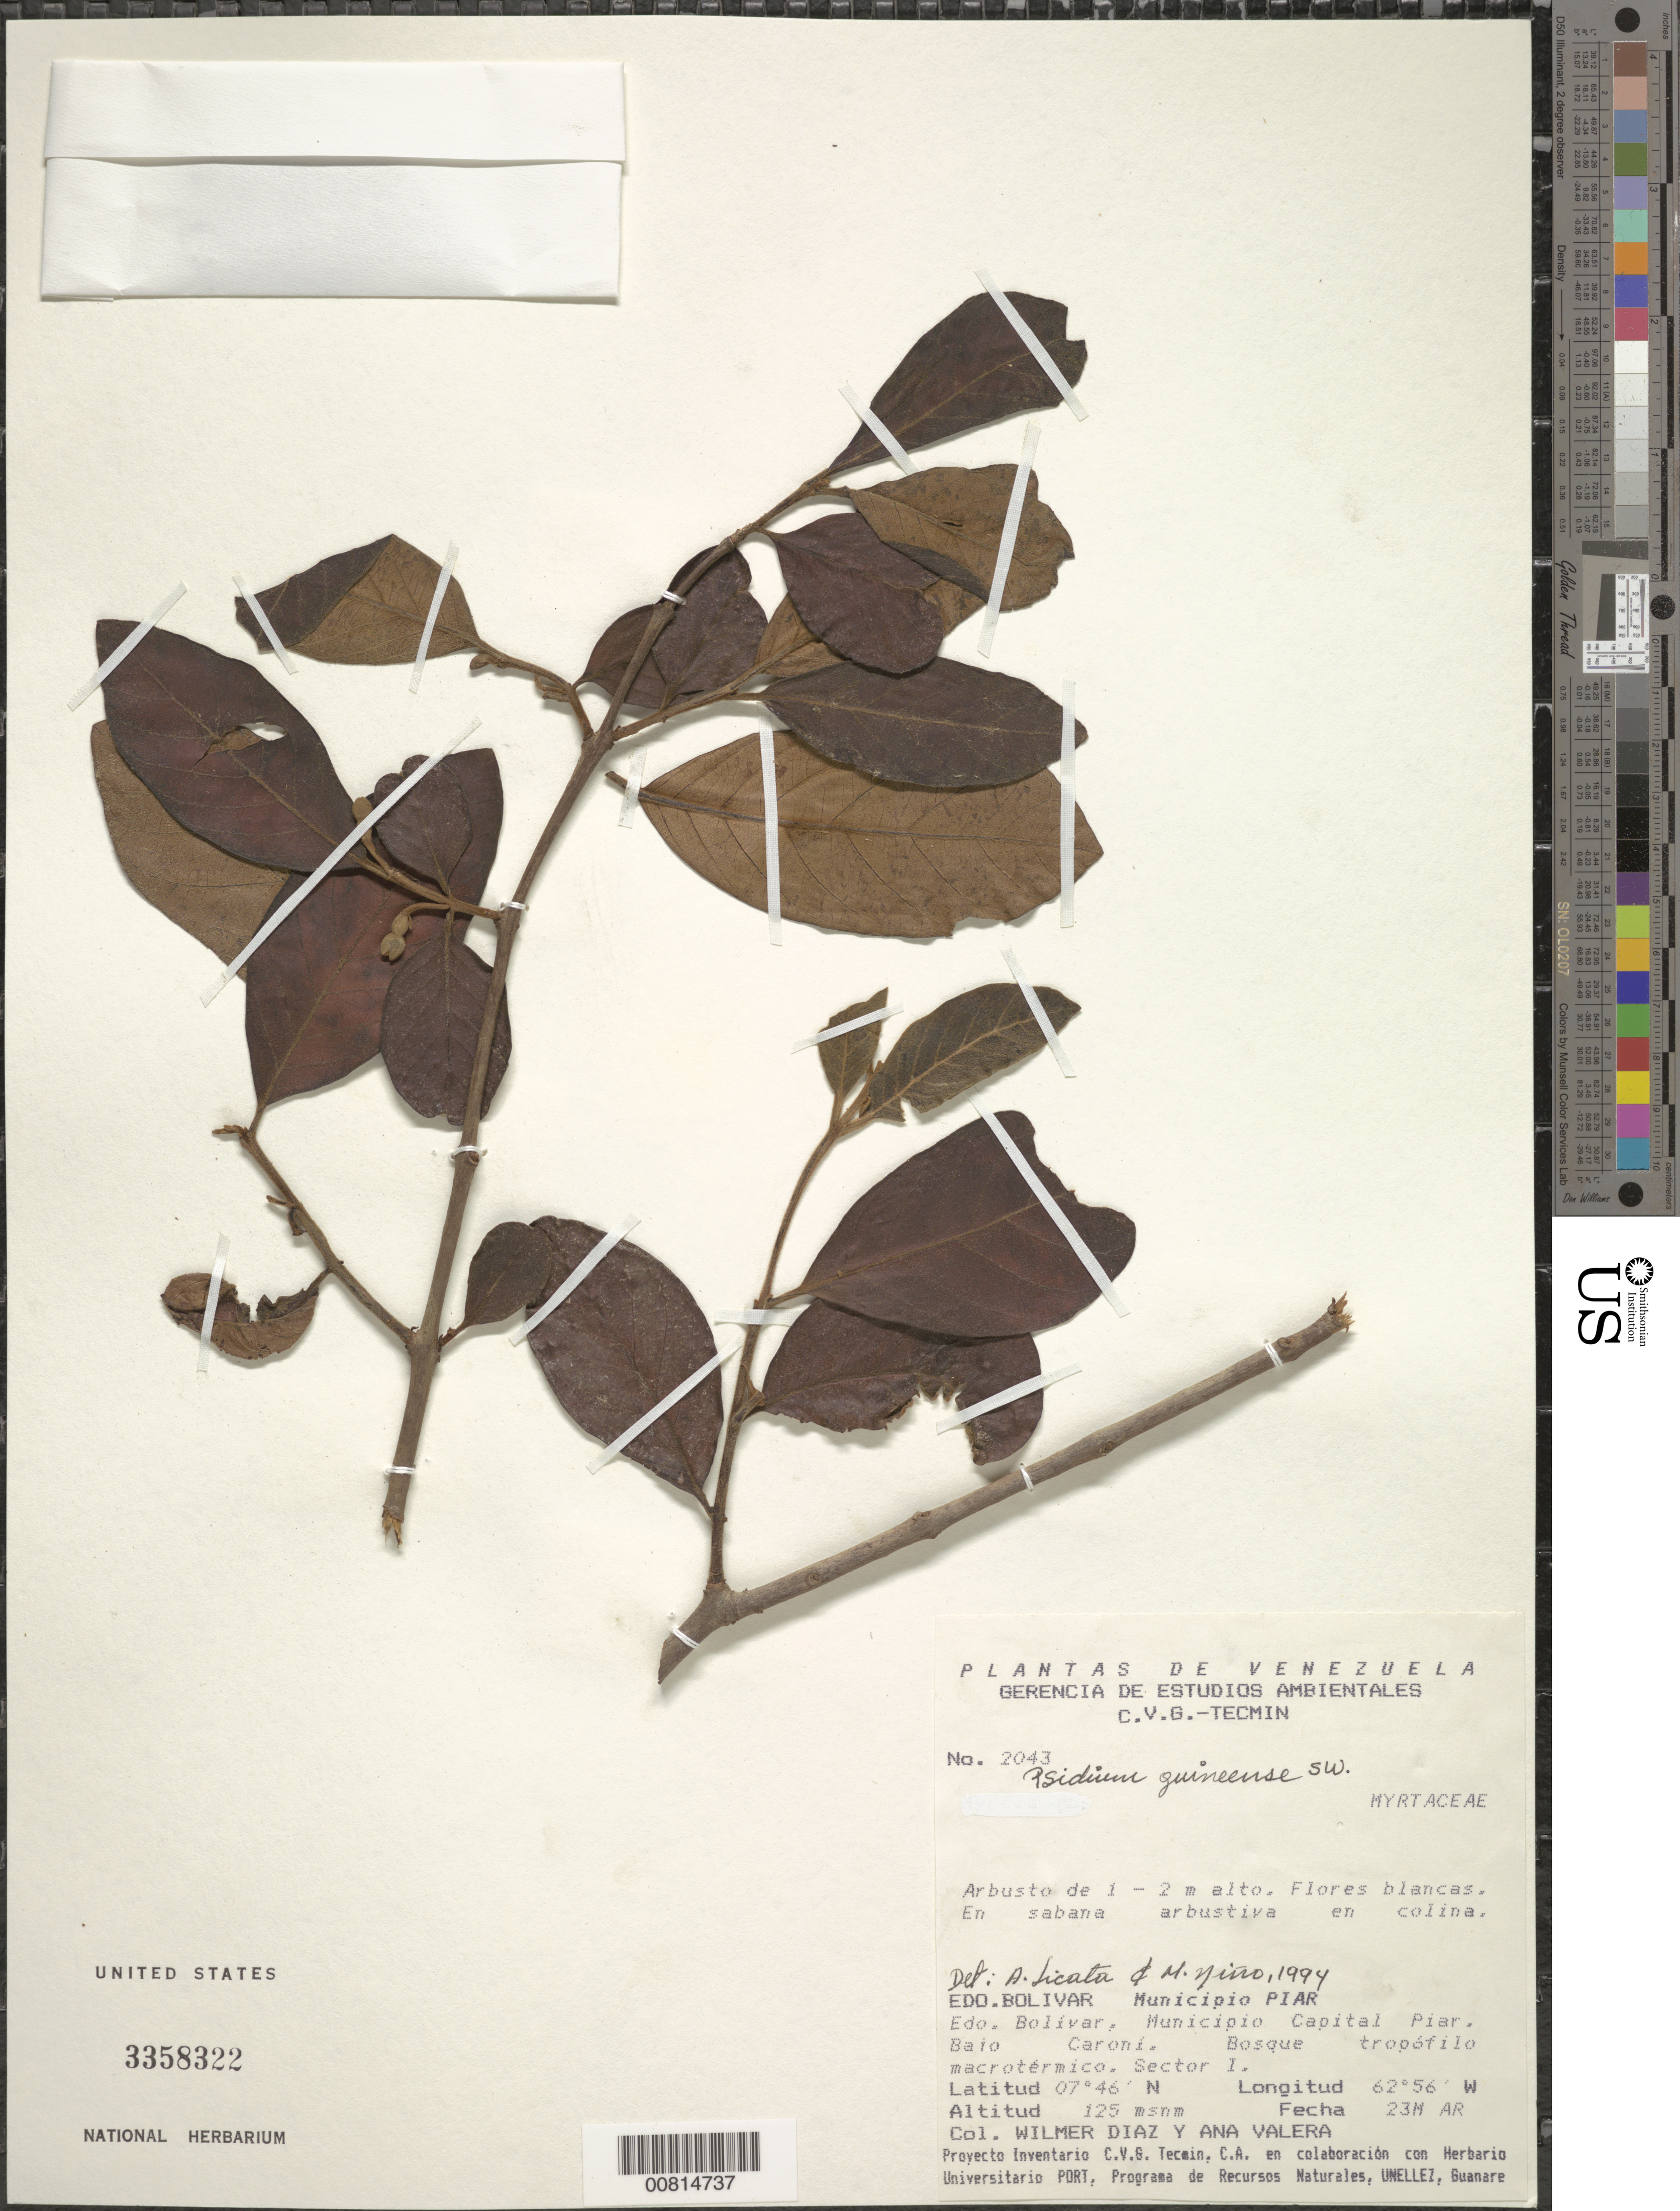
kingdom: Plantae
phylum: Tracheophyta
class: Magnoliopsida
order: Myrtales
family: Myrtaceae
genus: Psidium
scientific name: Psidium guineense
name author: Sw.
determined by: Licata, A., (PORT), Univ. Nac. Exp. de los Llanos Ezequiel Zamora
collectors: W. Díaz P. & A. Valera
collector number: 2043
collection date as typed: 23-Mar-94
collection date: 1994-03-23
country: Venezuela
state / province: Bolívar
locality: Mun. Piar, Mun. Capital Piar, Bajo Caroní, Sector I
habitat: Sabana arbustiva en colina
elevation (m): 125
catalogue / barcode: US 3358322